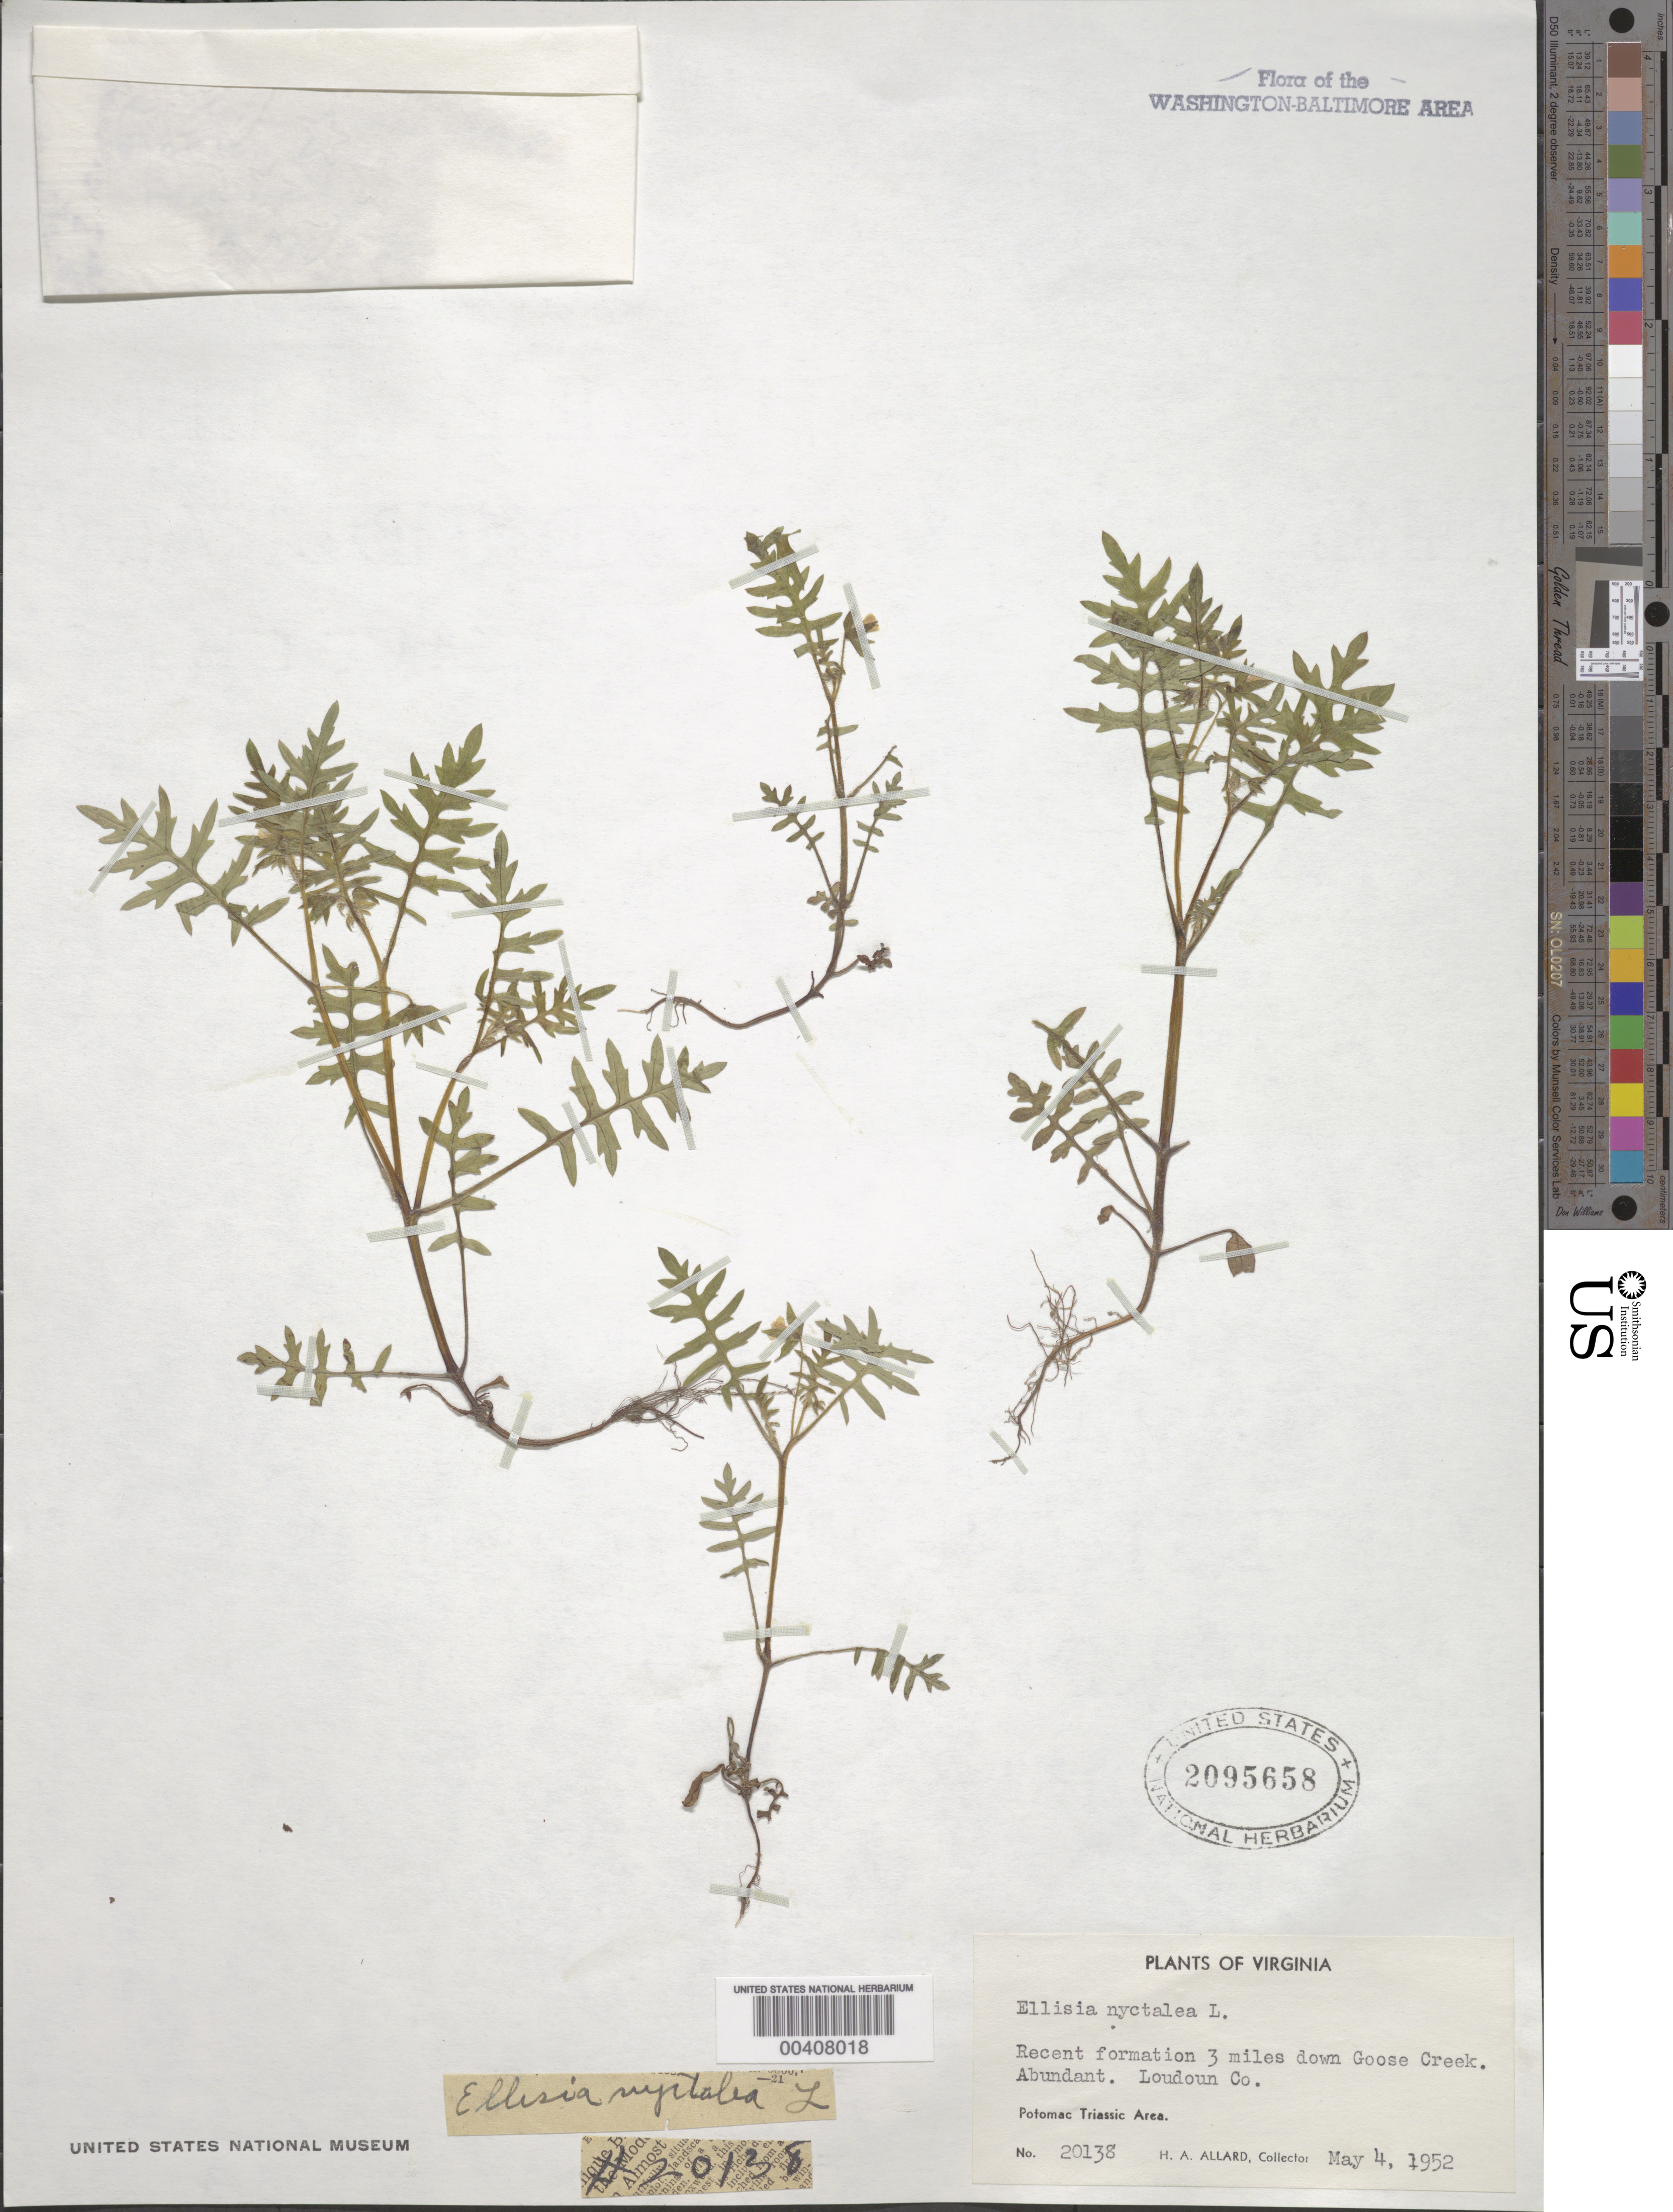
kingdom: Plantae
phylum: Tracheophyta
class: Magnoliopsida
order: Boraginales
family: Hydrophyllaceae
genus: Ellisia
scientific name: Ellisia nyctelea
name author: L.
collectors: H. A. Allard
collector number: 20138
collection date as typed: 04 May 1952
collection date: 1952-05-04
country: United States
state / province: Virginia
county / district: Loudoun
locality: Goose Creek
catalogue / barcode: US 2095658